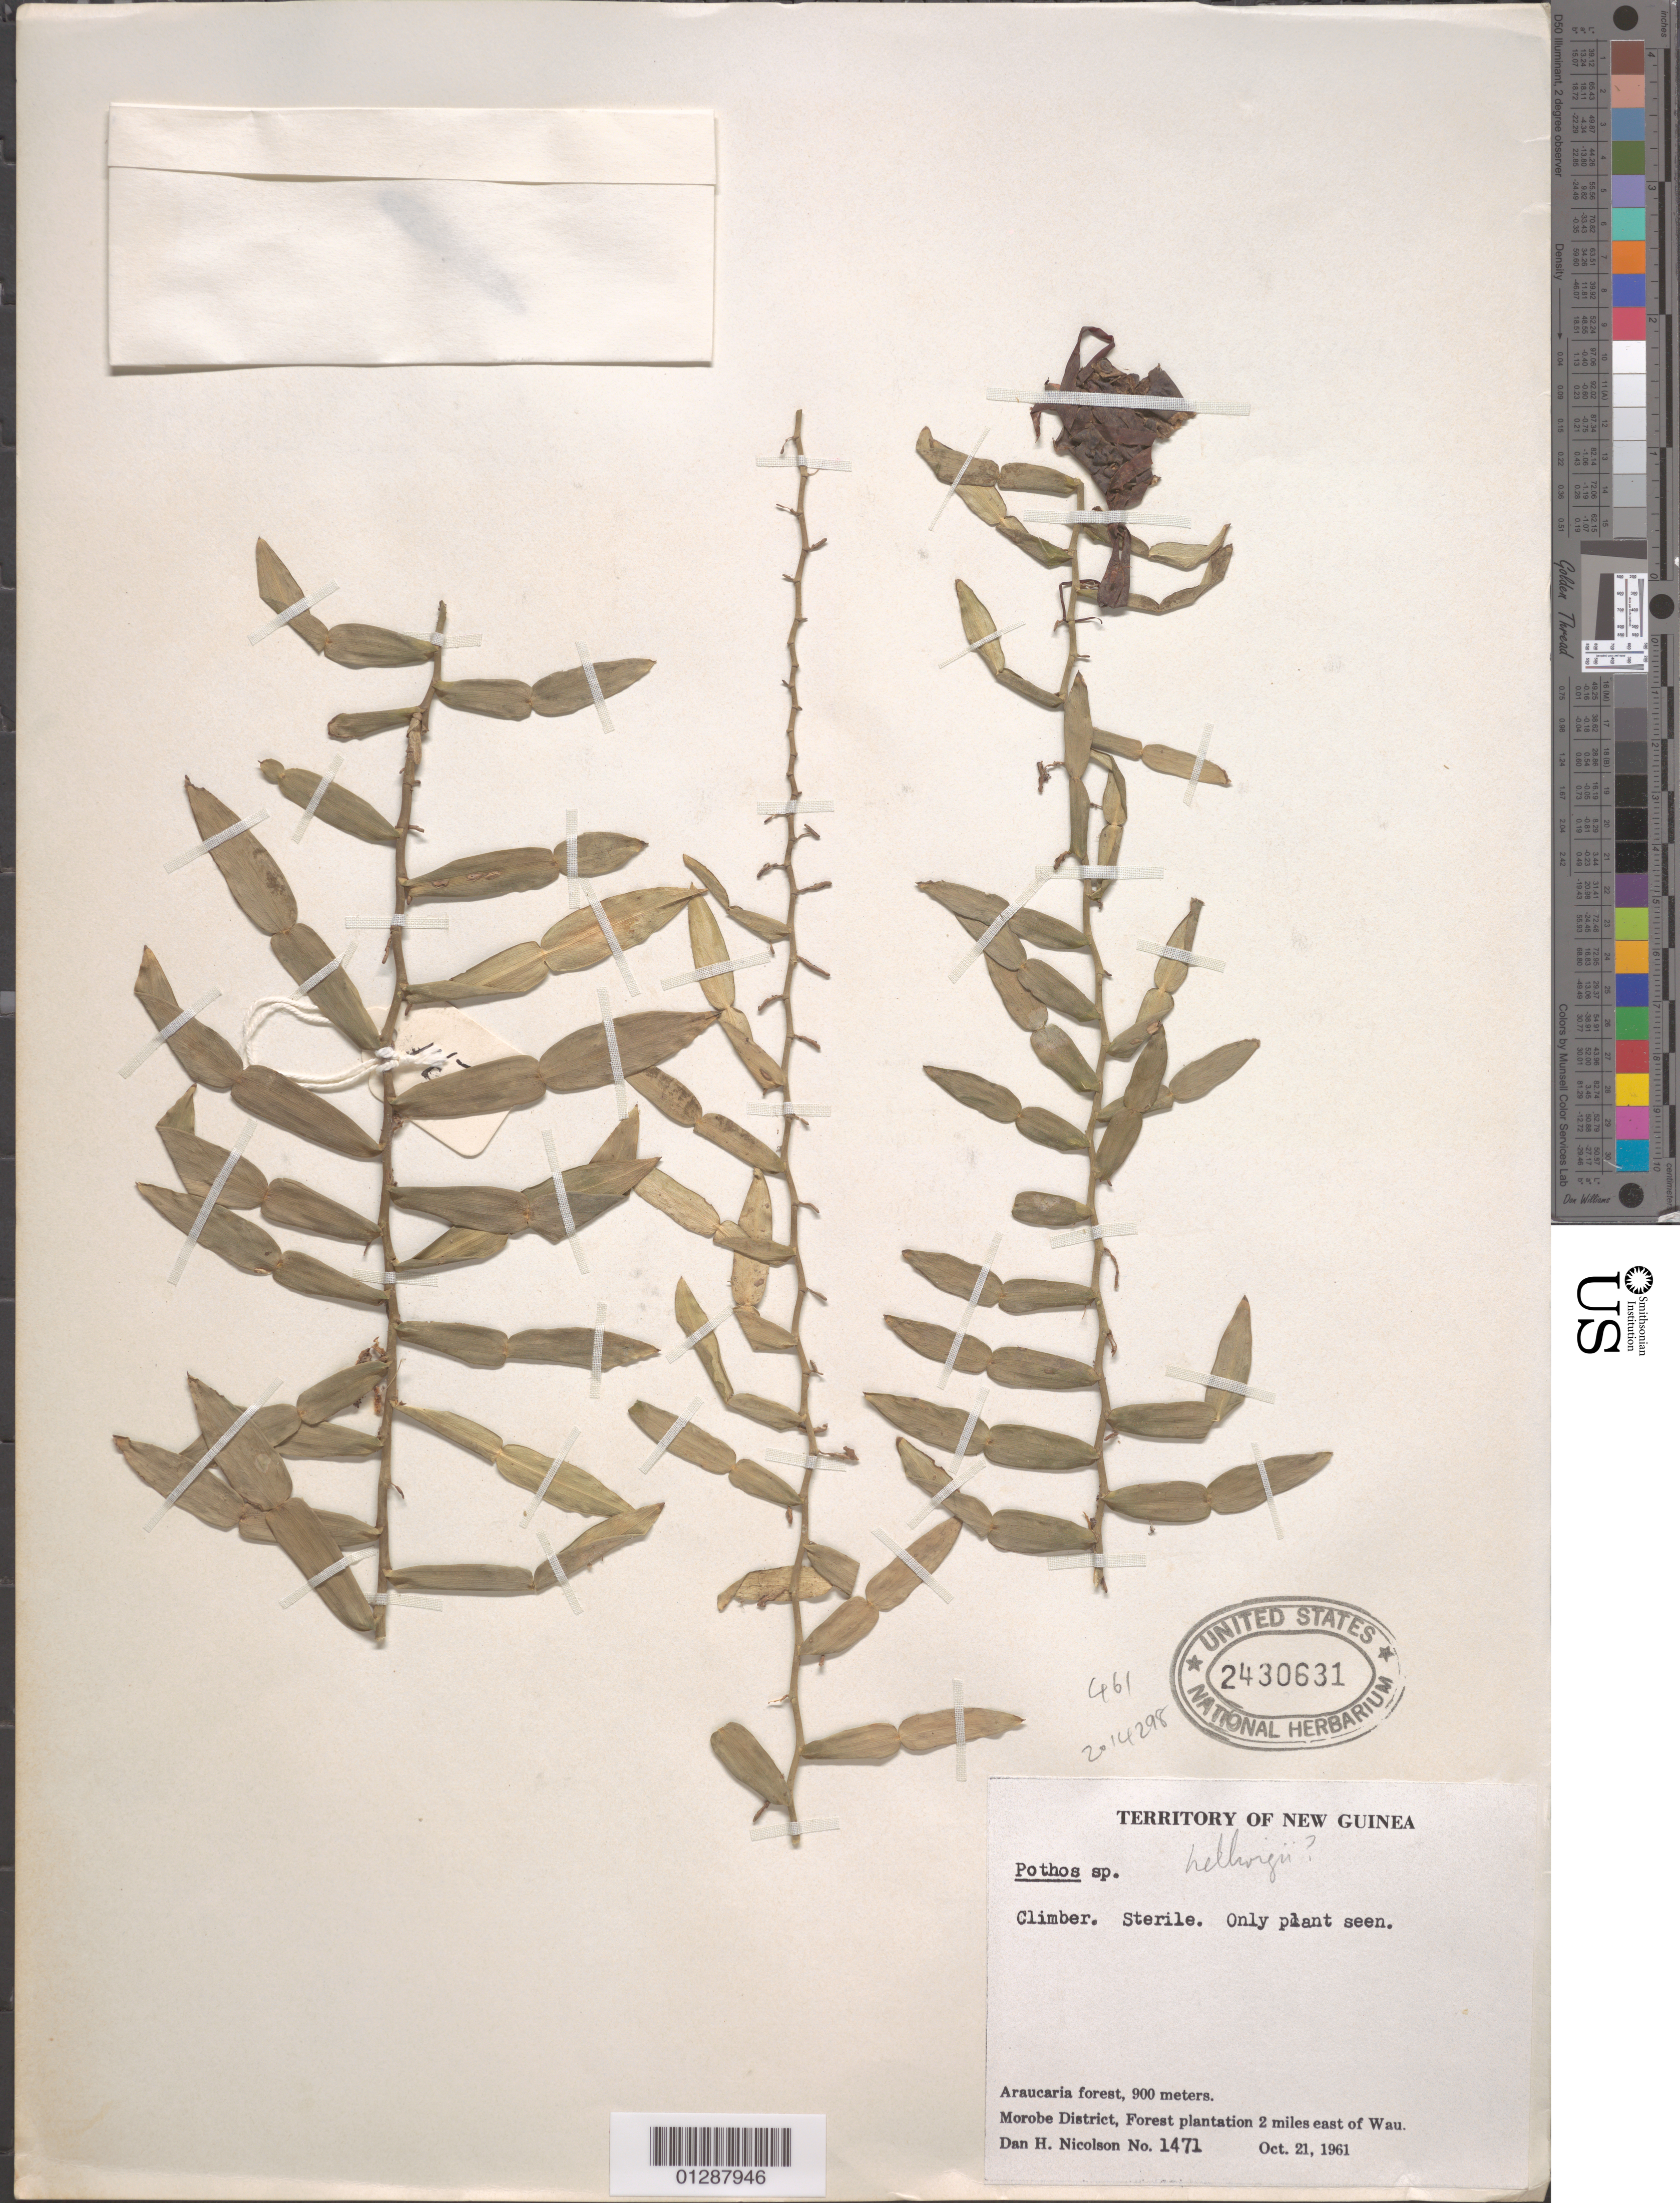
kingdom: Plantae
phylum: Tracheophyta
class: Liliopsida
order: Alismatales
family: Araceae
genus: Pothos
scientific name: Pothos hellwigii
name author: Engl.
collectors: D. H. Nicolson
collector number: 1471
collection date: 1961-10-21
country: Papua New Guinea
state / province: Morobe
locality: Territory of New Guinea. Araucaria forest. Morobe District, Forest plantation 2 miles east of Wau.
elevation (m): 900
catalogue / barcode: US 2430631